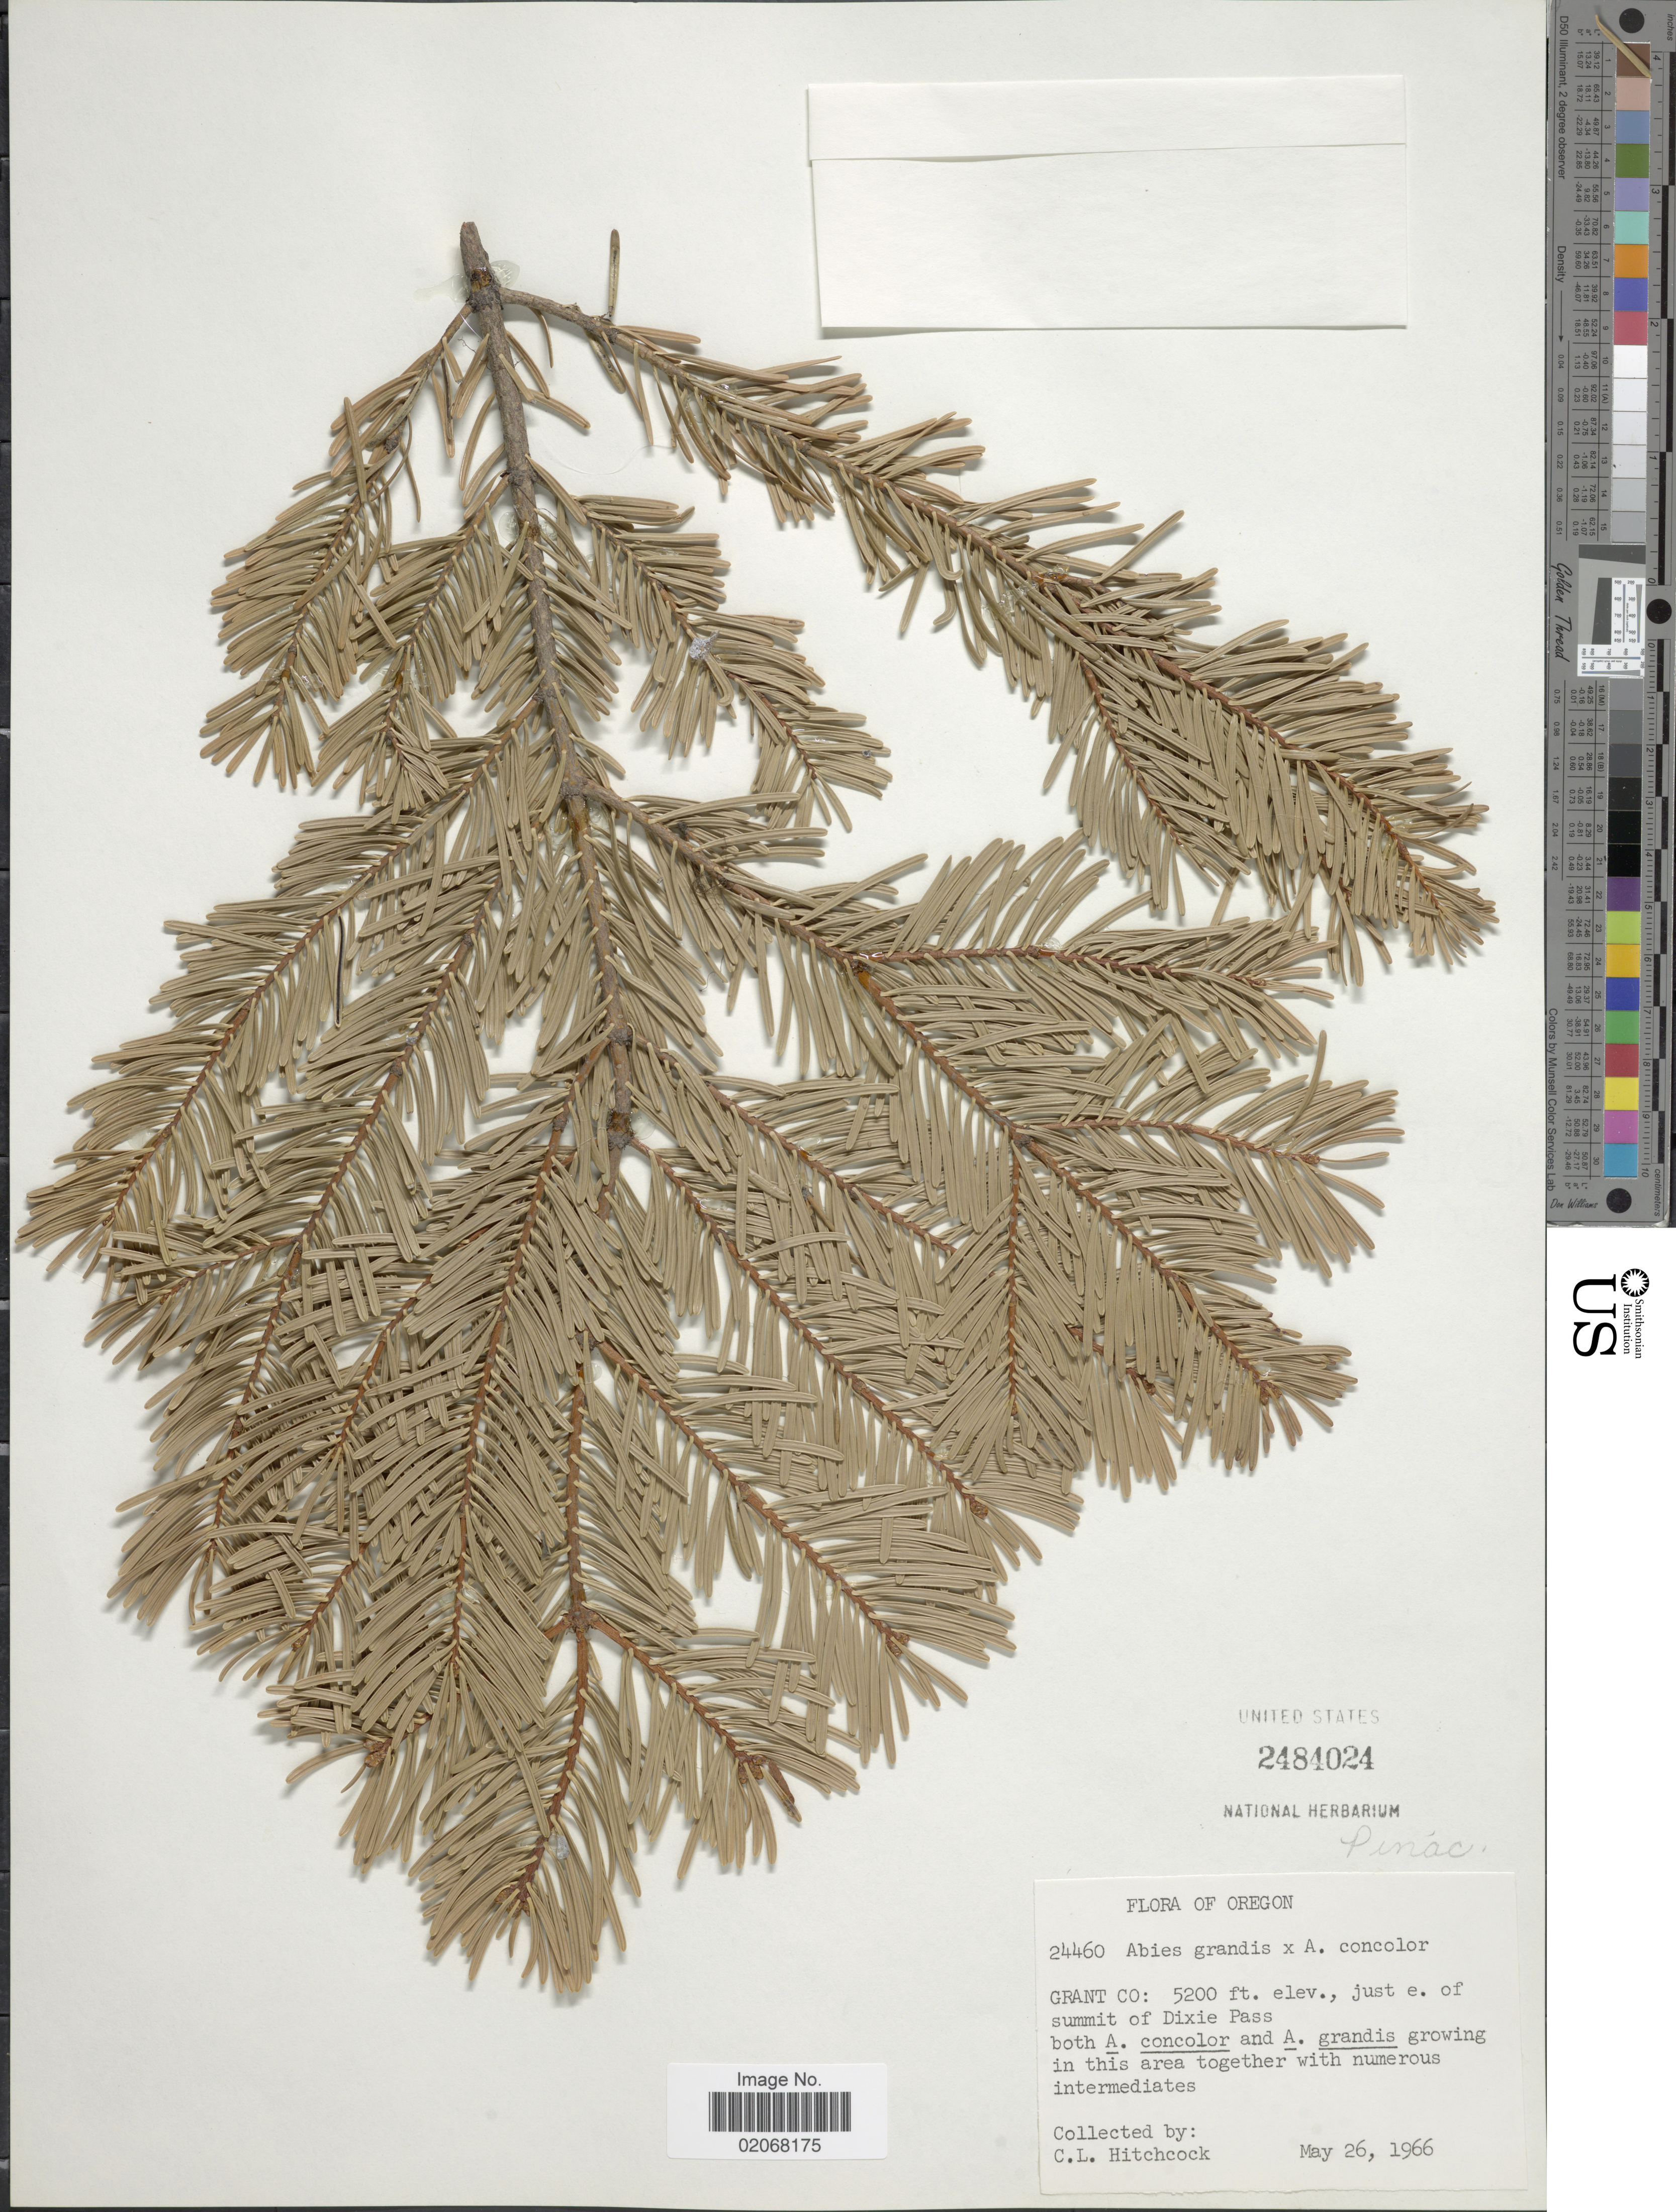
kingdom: Plantae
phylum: Tracheophyta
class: Pinopsida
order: Pinales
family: Pinaceae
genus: Abies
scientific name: Abies grandis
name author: (Douglas ex D. Don) Lindl.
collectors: C. L. Hitchcock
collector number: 24460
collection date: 1966-05-26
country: United States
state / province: Oregon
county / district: Grant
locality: Grant Co, just e of summit of Dixie Pass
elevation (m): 1585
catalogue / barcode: US 2484024